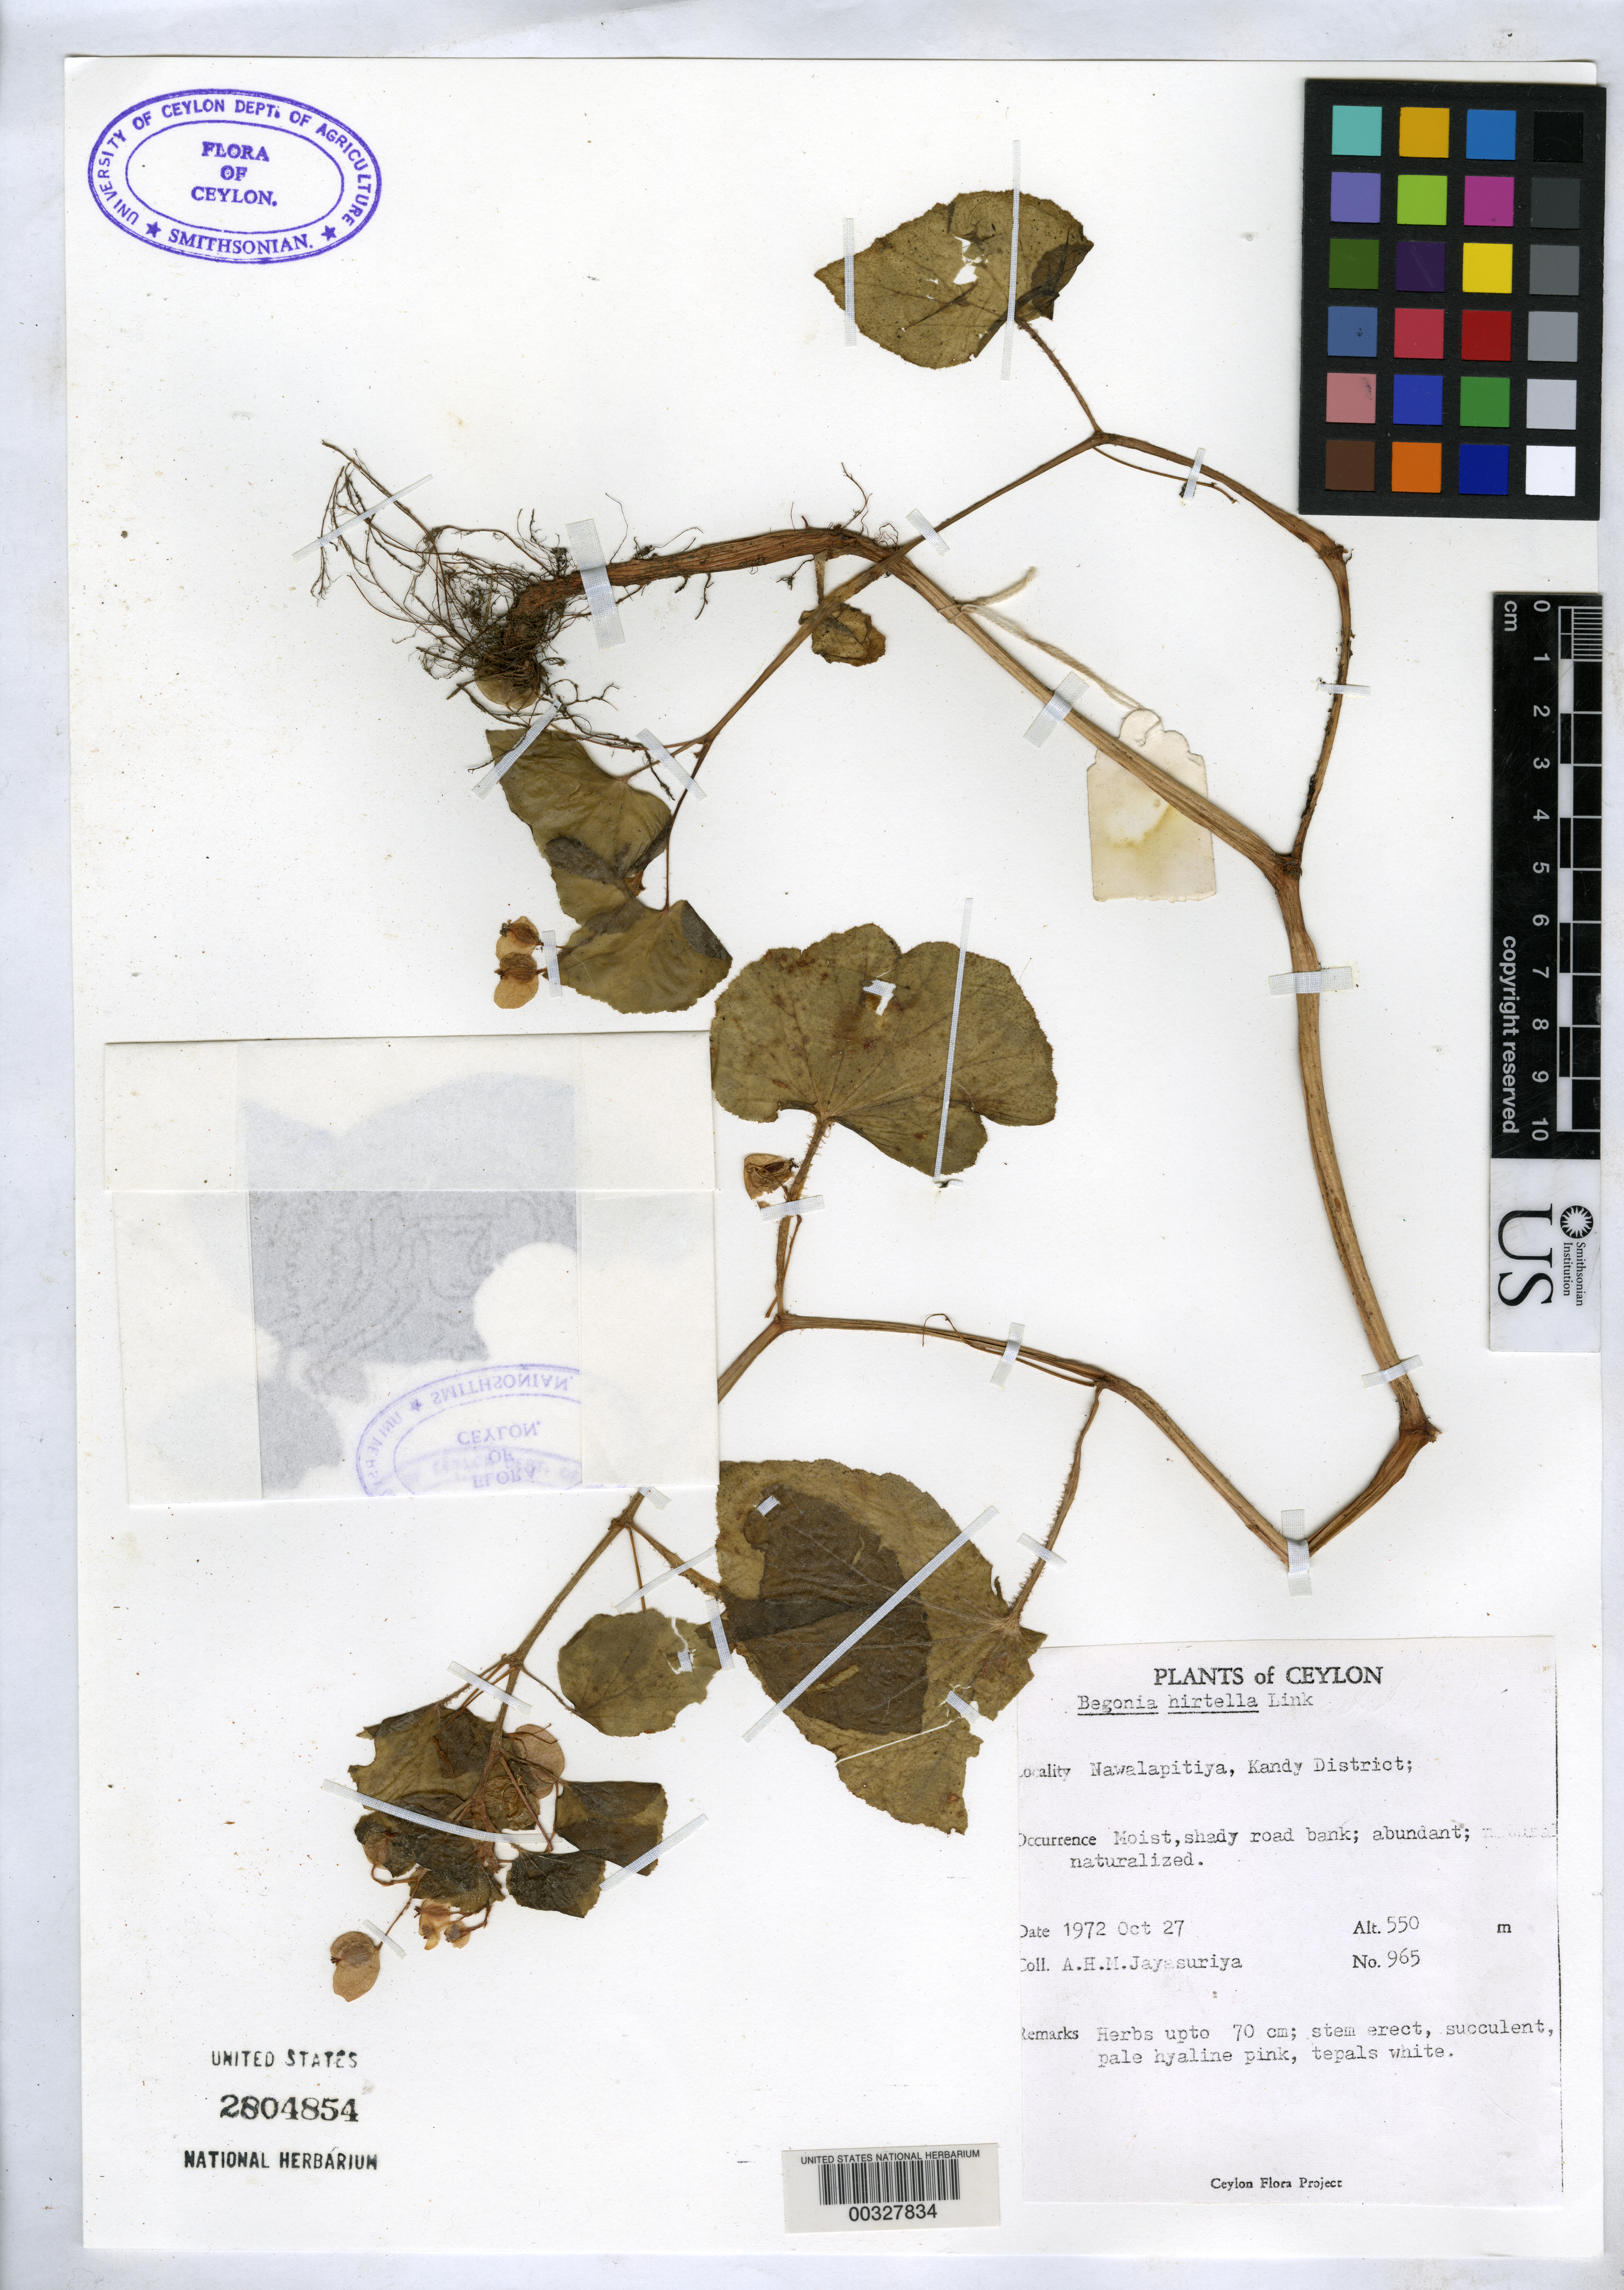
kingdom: Plantae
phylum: Tracheophyta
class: Magnoliopsida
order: Cucurbitales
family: Begoniaceae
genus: Begonia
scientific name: Begonia hirtella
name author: Link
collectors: A. H. Jayasuriya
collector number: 965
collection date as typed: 27 Oct 1972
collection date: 1972-10-27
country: Sri Lanka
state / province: Central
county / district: Kandy Dist.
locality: Nawalapitiya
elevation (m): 550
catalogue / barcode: US 2804854